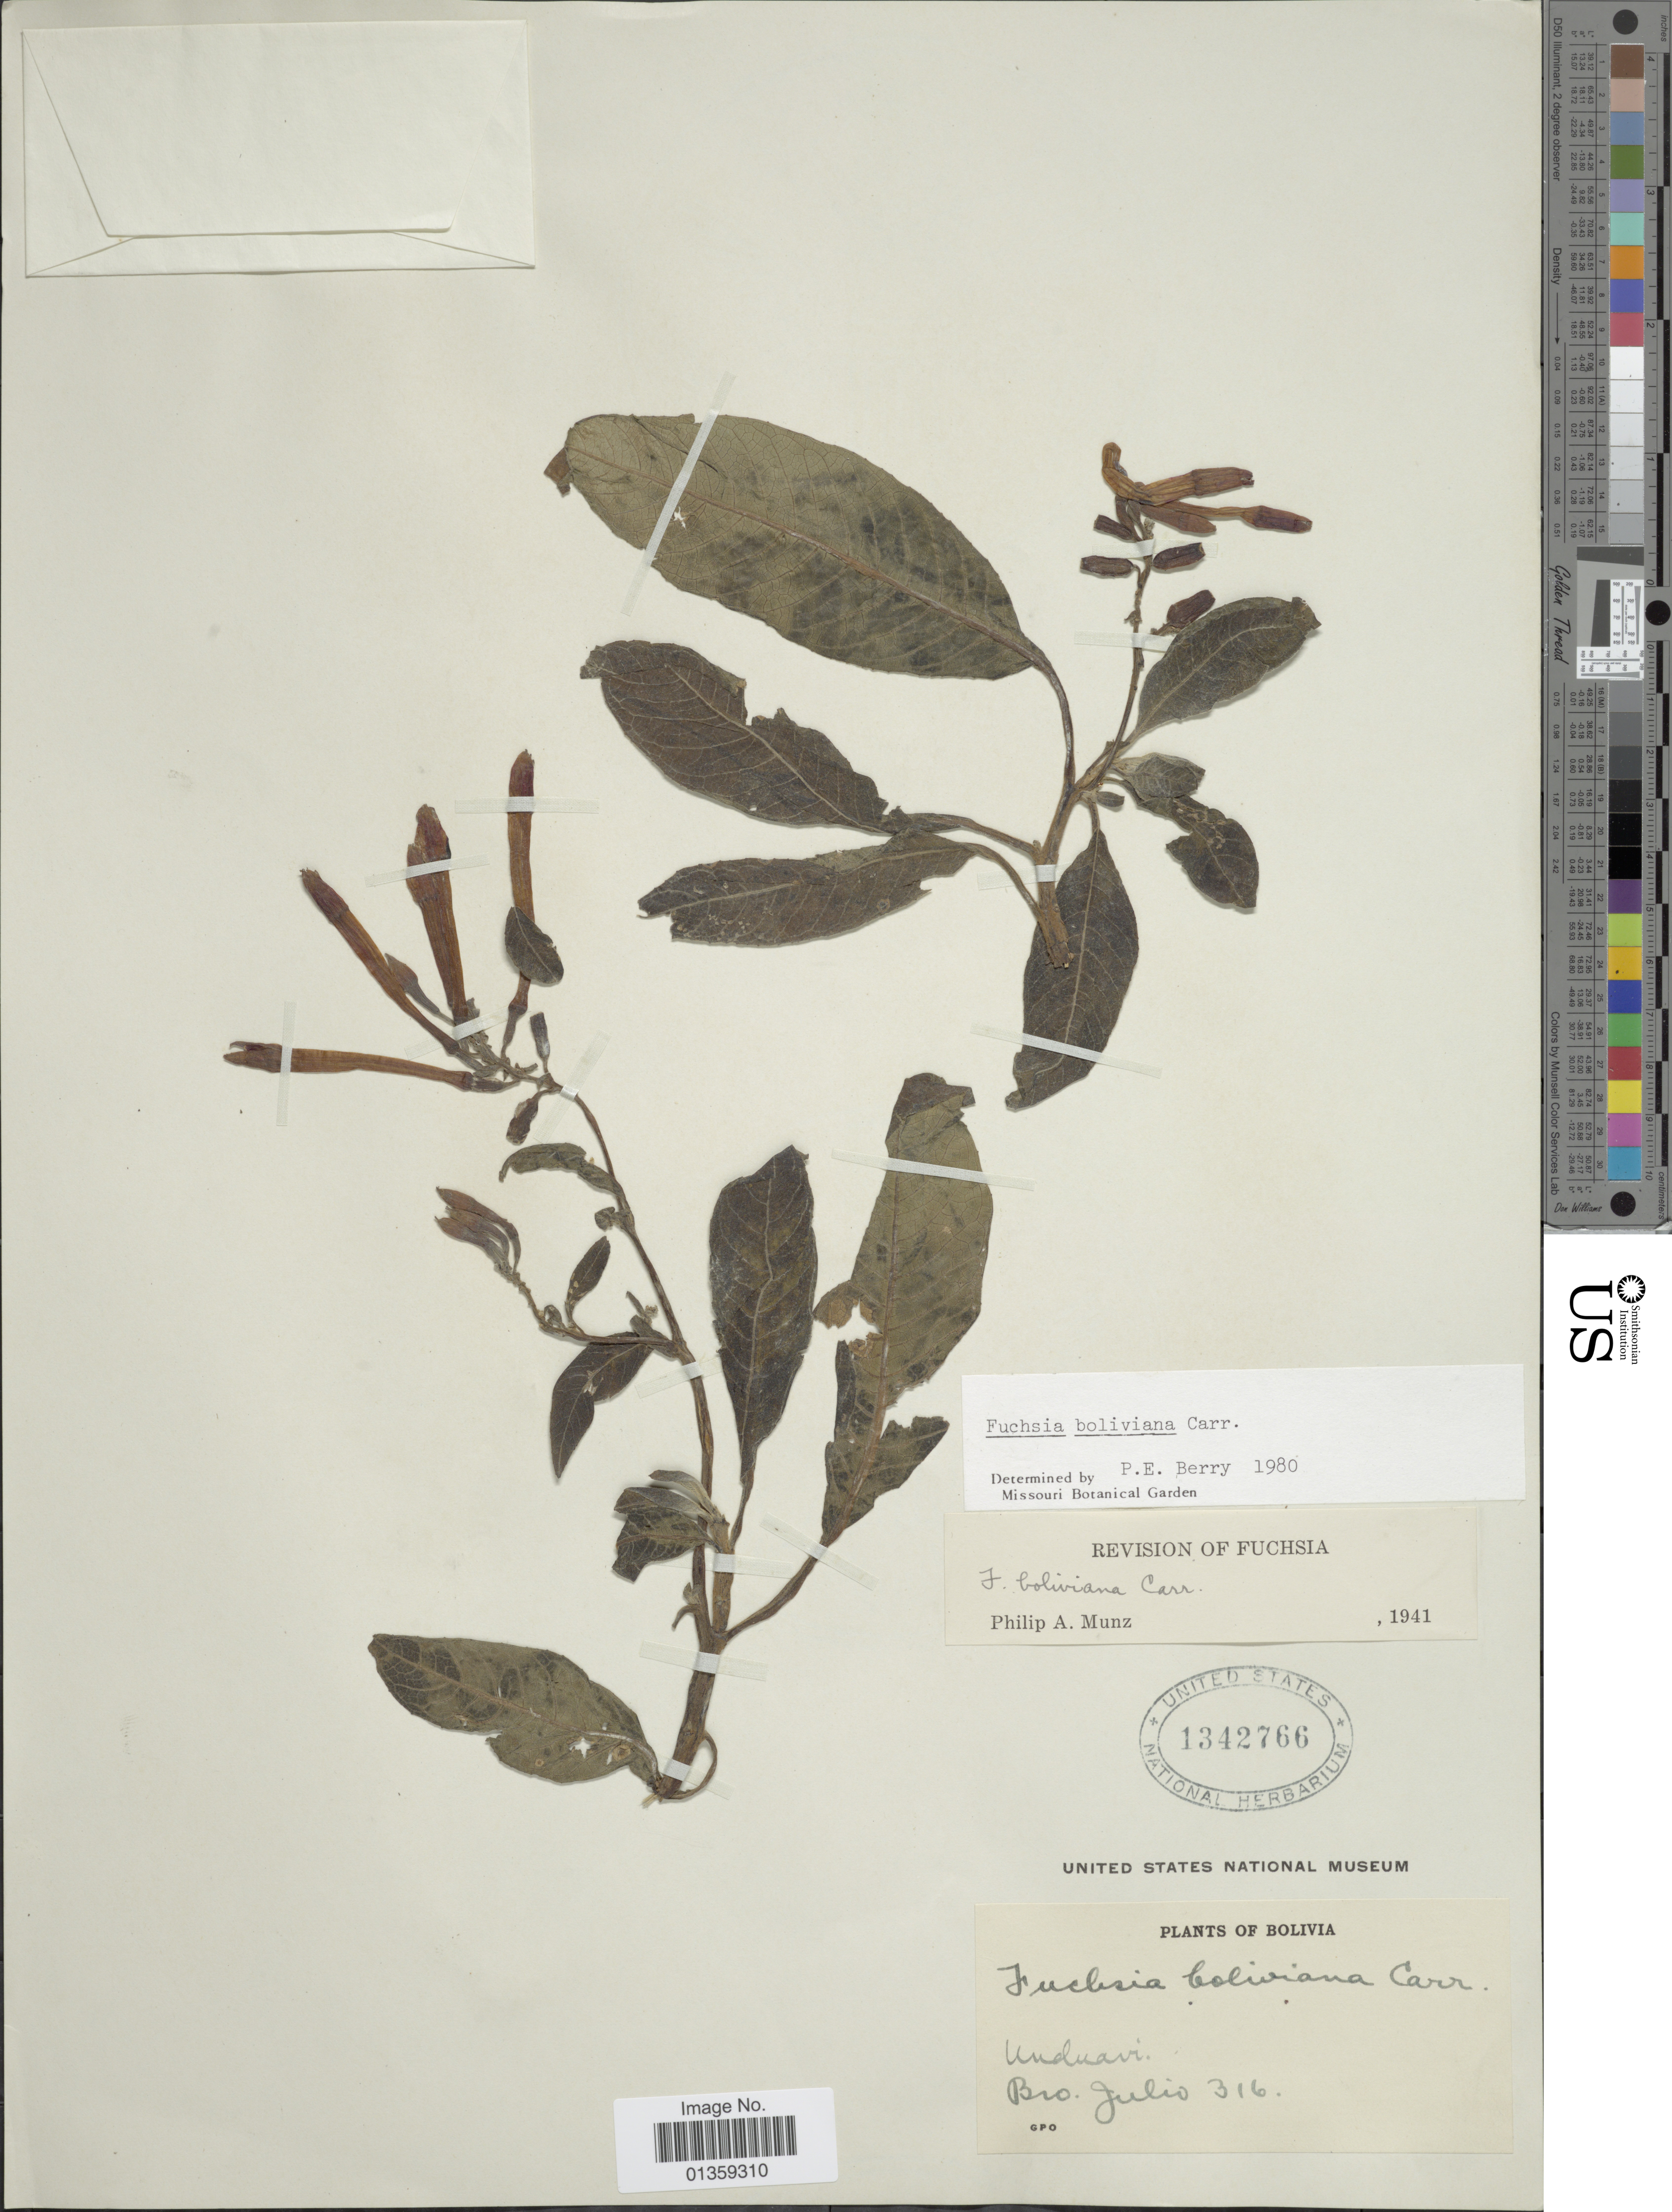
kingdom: Plantae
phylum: Tracheophyta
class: Magnoliopsida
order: Myrtales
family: Onagraceae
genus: Fuchsia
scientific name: Fuchsia boliviana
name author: Carrière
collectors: Bro. Julio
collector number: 316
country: Bolivia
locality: Uduavi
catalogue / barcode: US 1342766